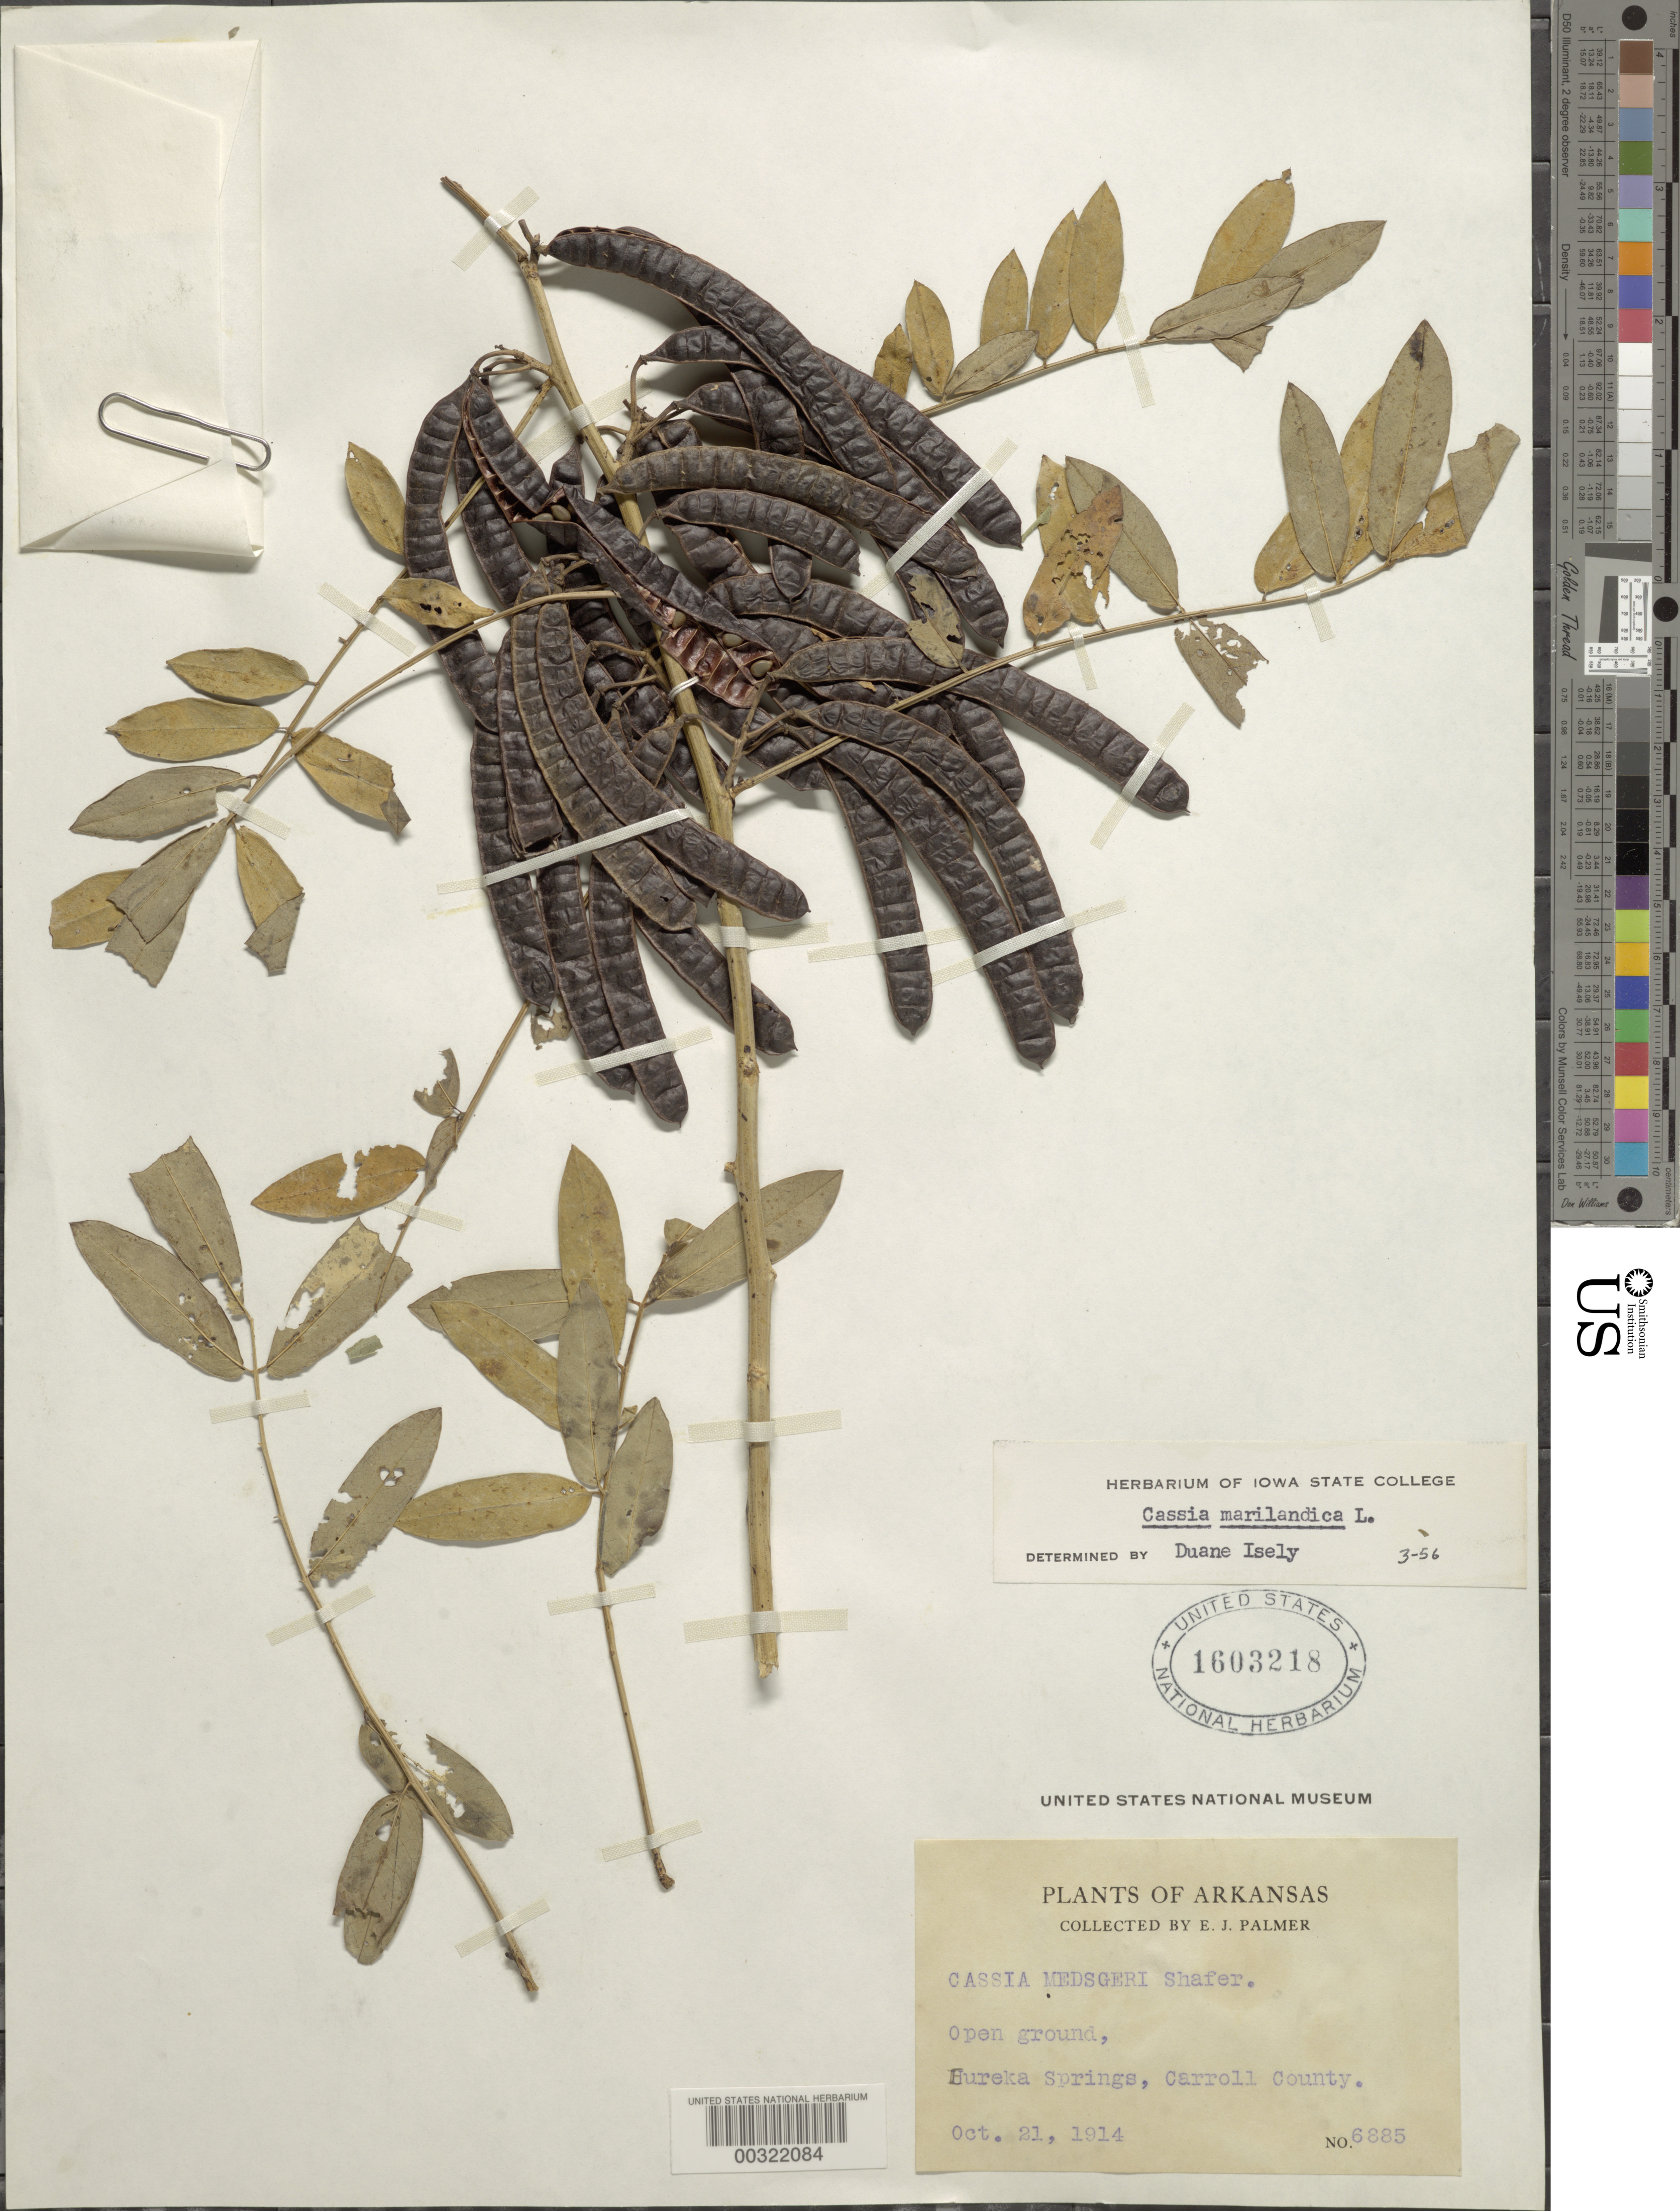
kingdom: Plantae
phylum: Tracheophyta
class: Magnoliopsida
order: Fabales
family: Fabaceae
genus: Senna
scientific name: Senna marilandica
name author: (L.) Link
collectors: E. J. Palmer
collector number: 6885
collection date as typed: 21 Oct 1914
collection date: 1914-10-21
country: United States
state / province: Arkansas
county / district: Carroll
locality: Eureka springs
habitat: Open ground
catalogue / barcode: US 1603218